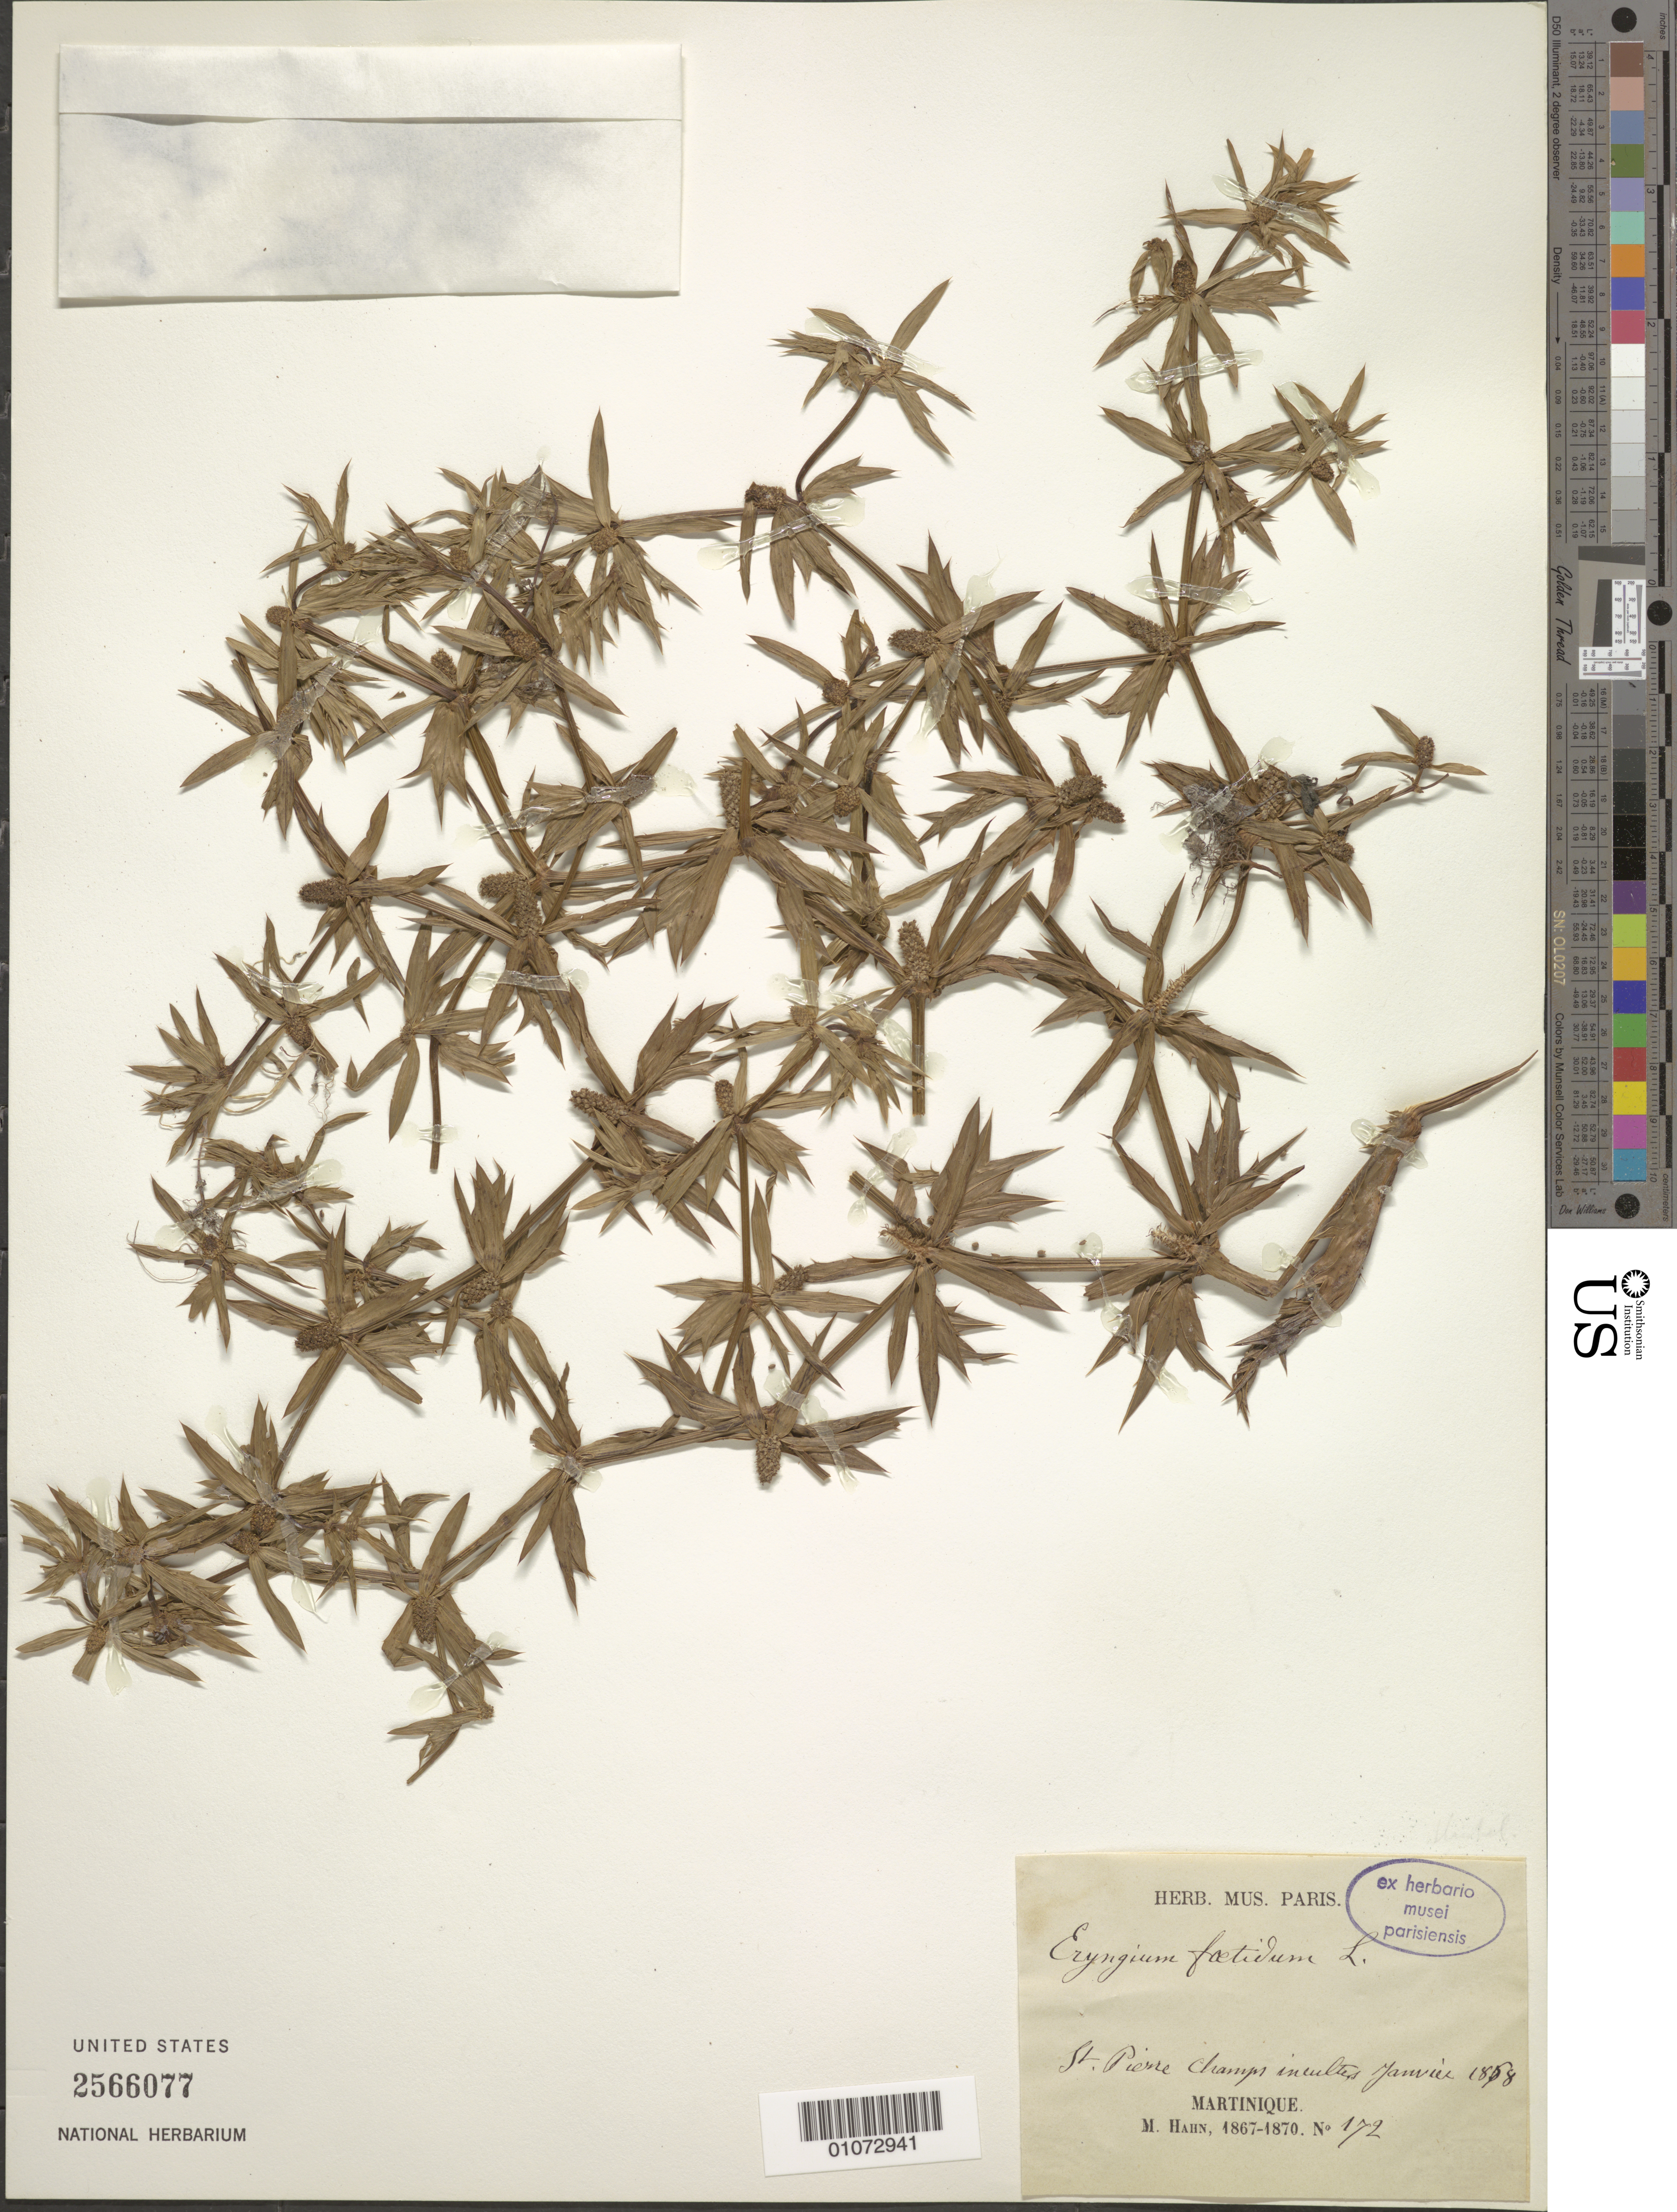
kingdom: Plantae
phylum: Tracheophyta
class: Magnoliopsida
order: Apiales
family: Apiaceae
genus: Eryngium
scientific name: Eryngium foetidum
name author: L.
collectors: M. Hahn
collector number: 172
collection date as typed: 01 Jan 1868 to 31 Dec 1868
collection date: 1868-01-01/1868-12-31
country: Martinique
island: Martinique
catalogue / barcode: US 2566077